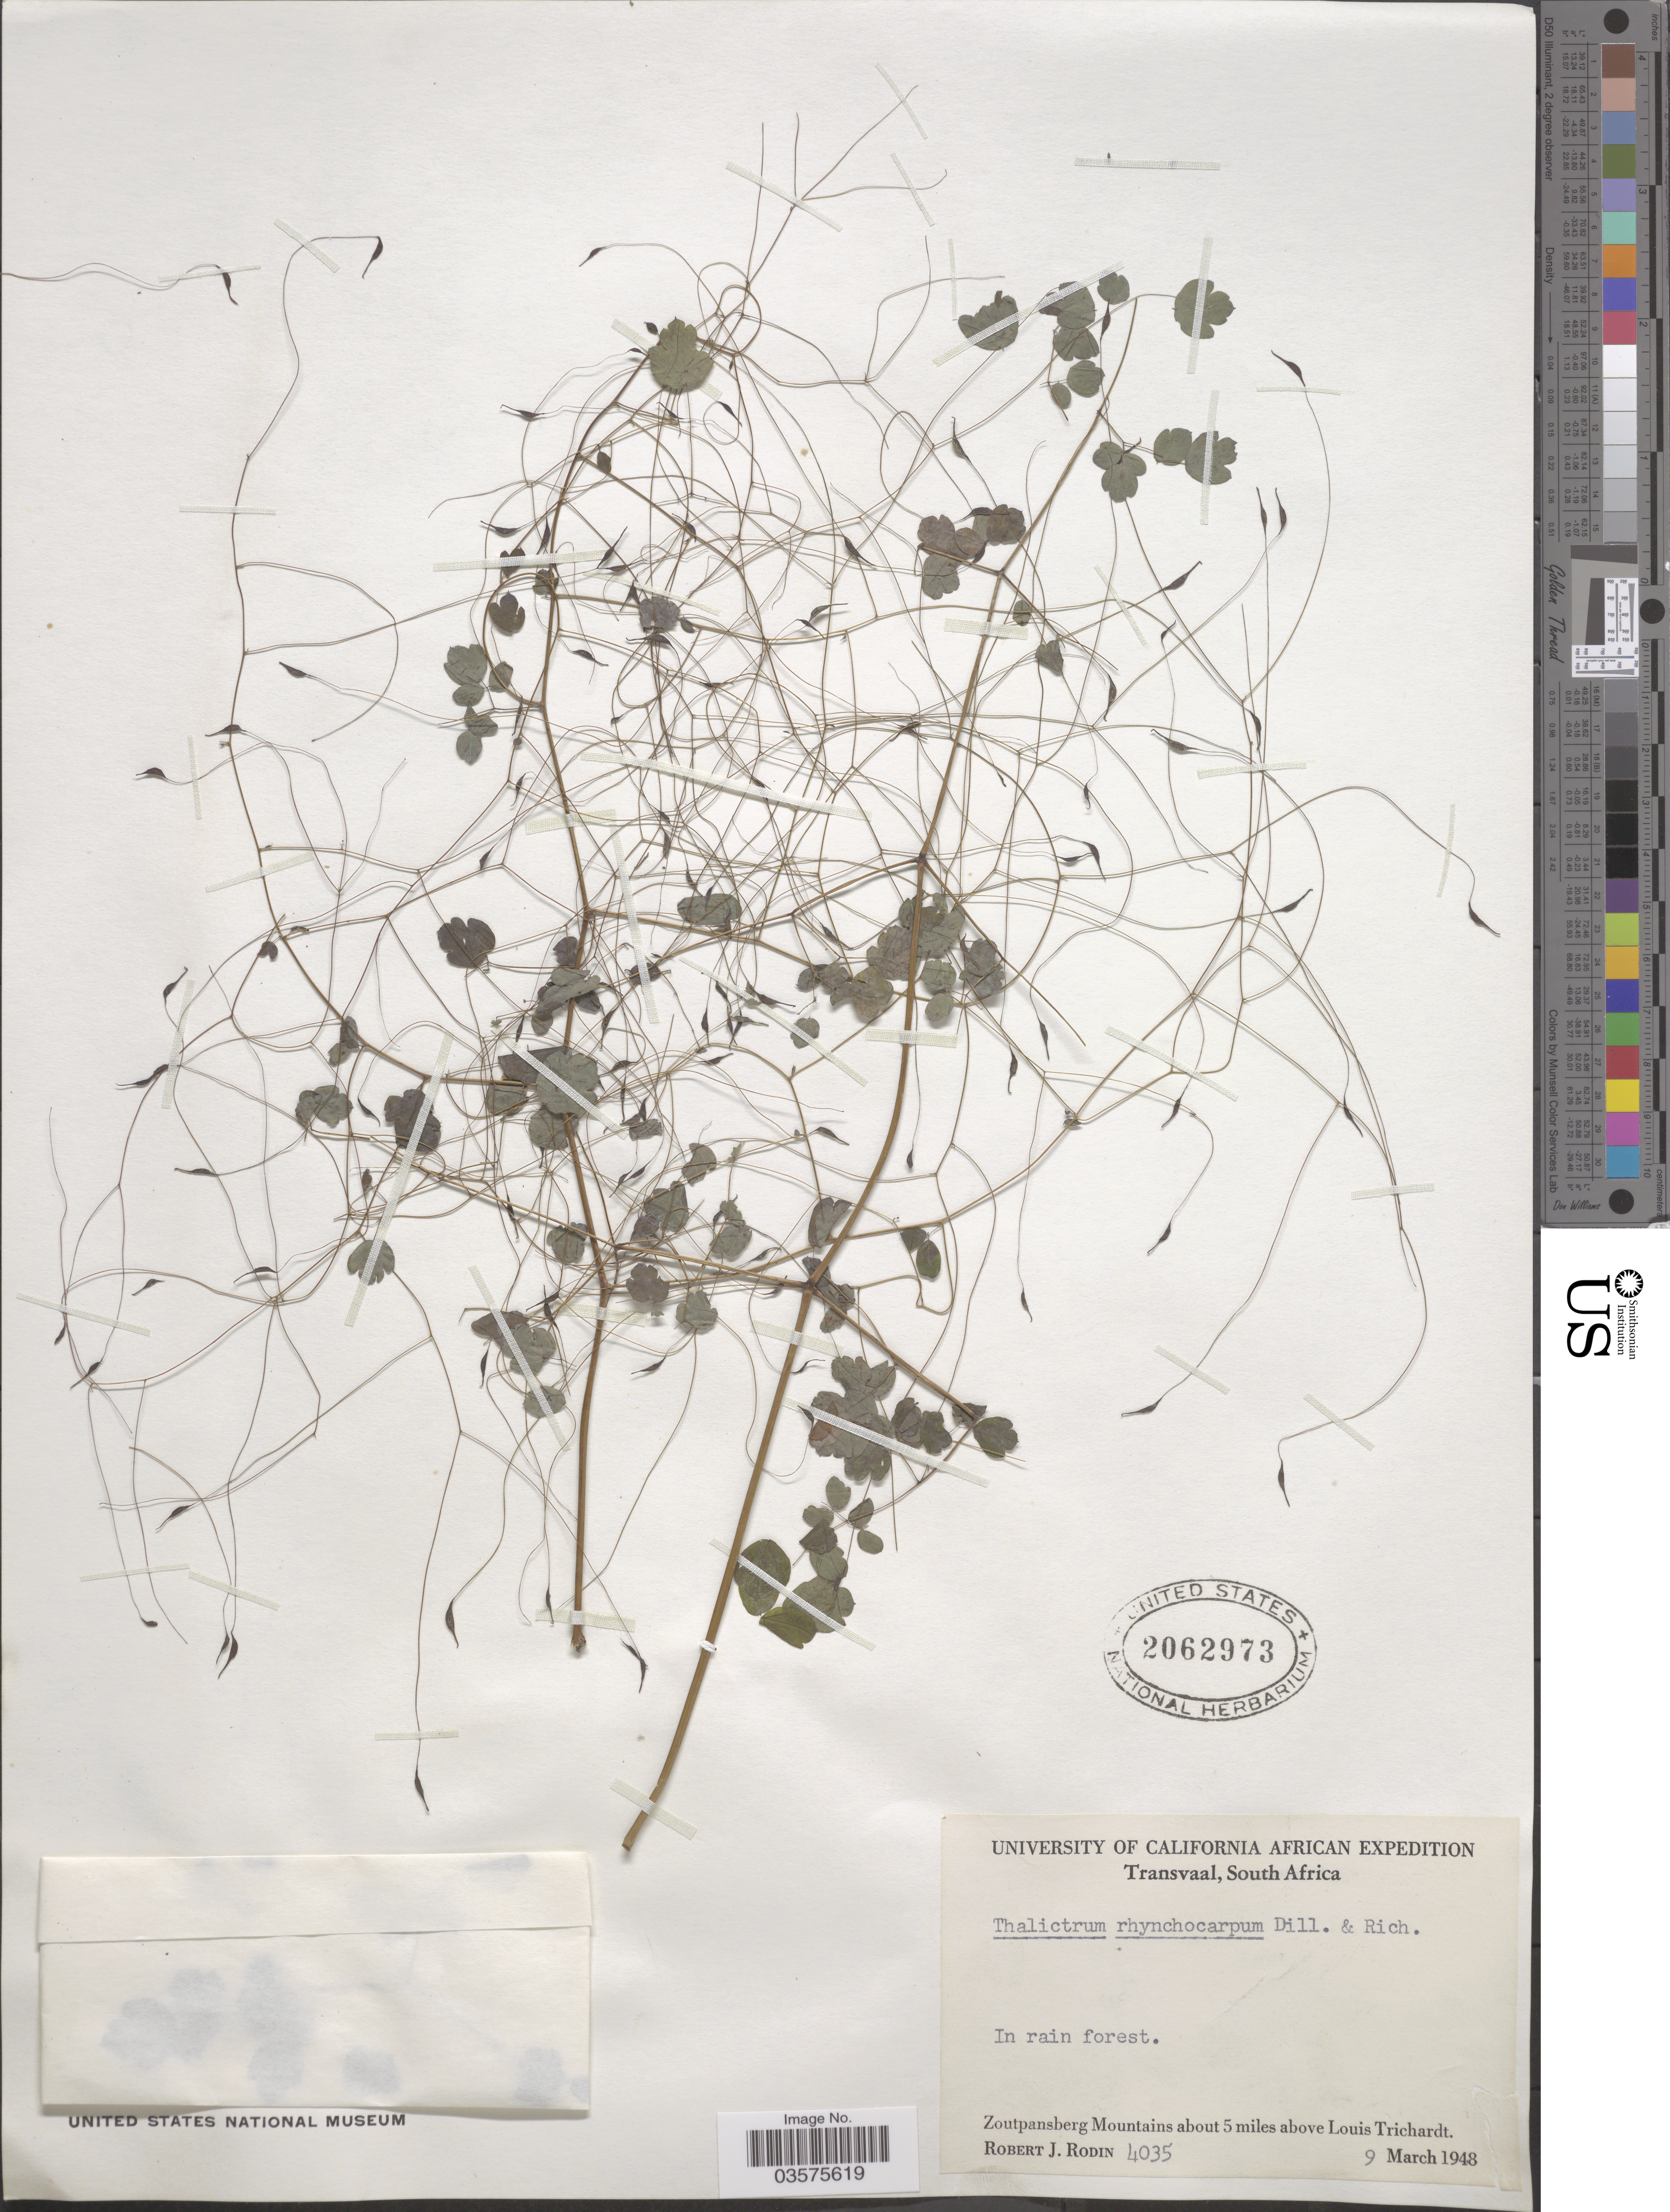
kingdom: Plantae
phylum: Tracheophyta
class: Magnoliopsida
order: Ranunculales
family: Ranunculaceae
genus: Thalictrum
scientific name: Thalictrum rhynchocarpum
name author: Quart.-Dill. & A. Rich.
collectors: R. J. Rodin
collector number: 4035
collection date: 1948-03-09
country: South Africa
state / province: Limpopo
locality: Transvaal. Zoutpansberg Mountains about 5 miles above Louis Trichardt.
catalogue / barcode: US 2062973